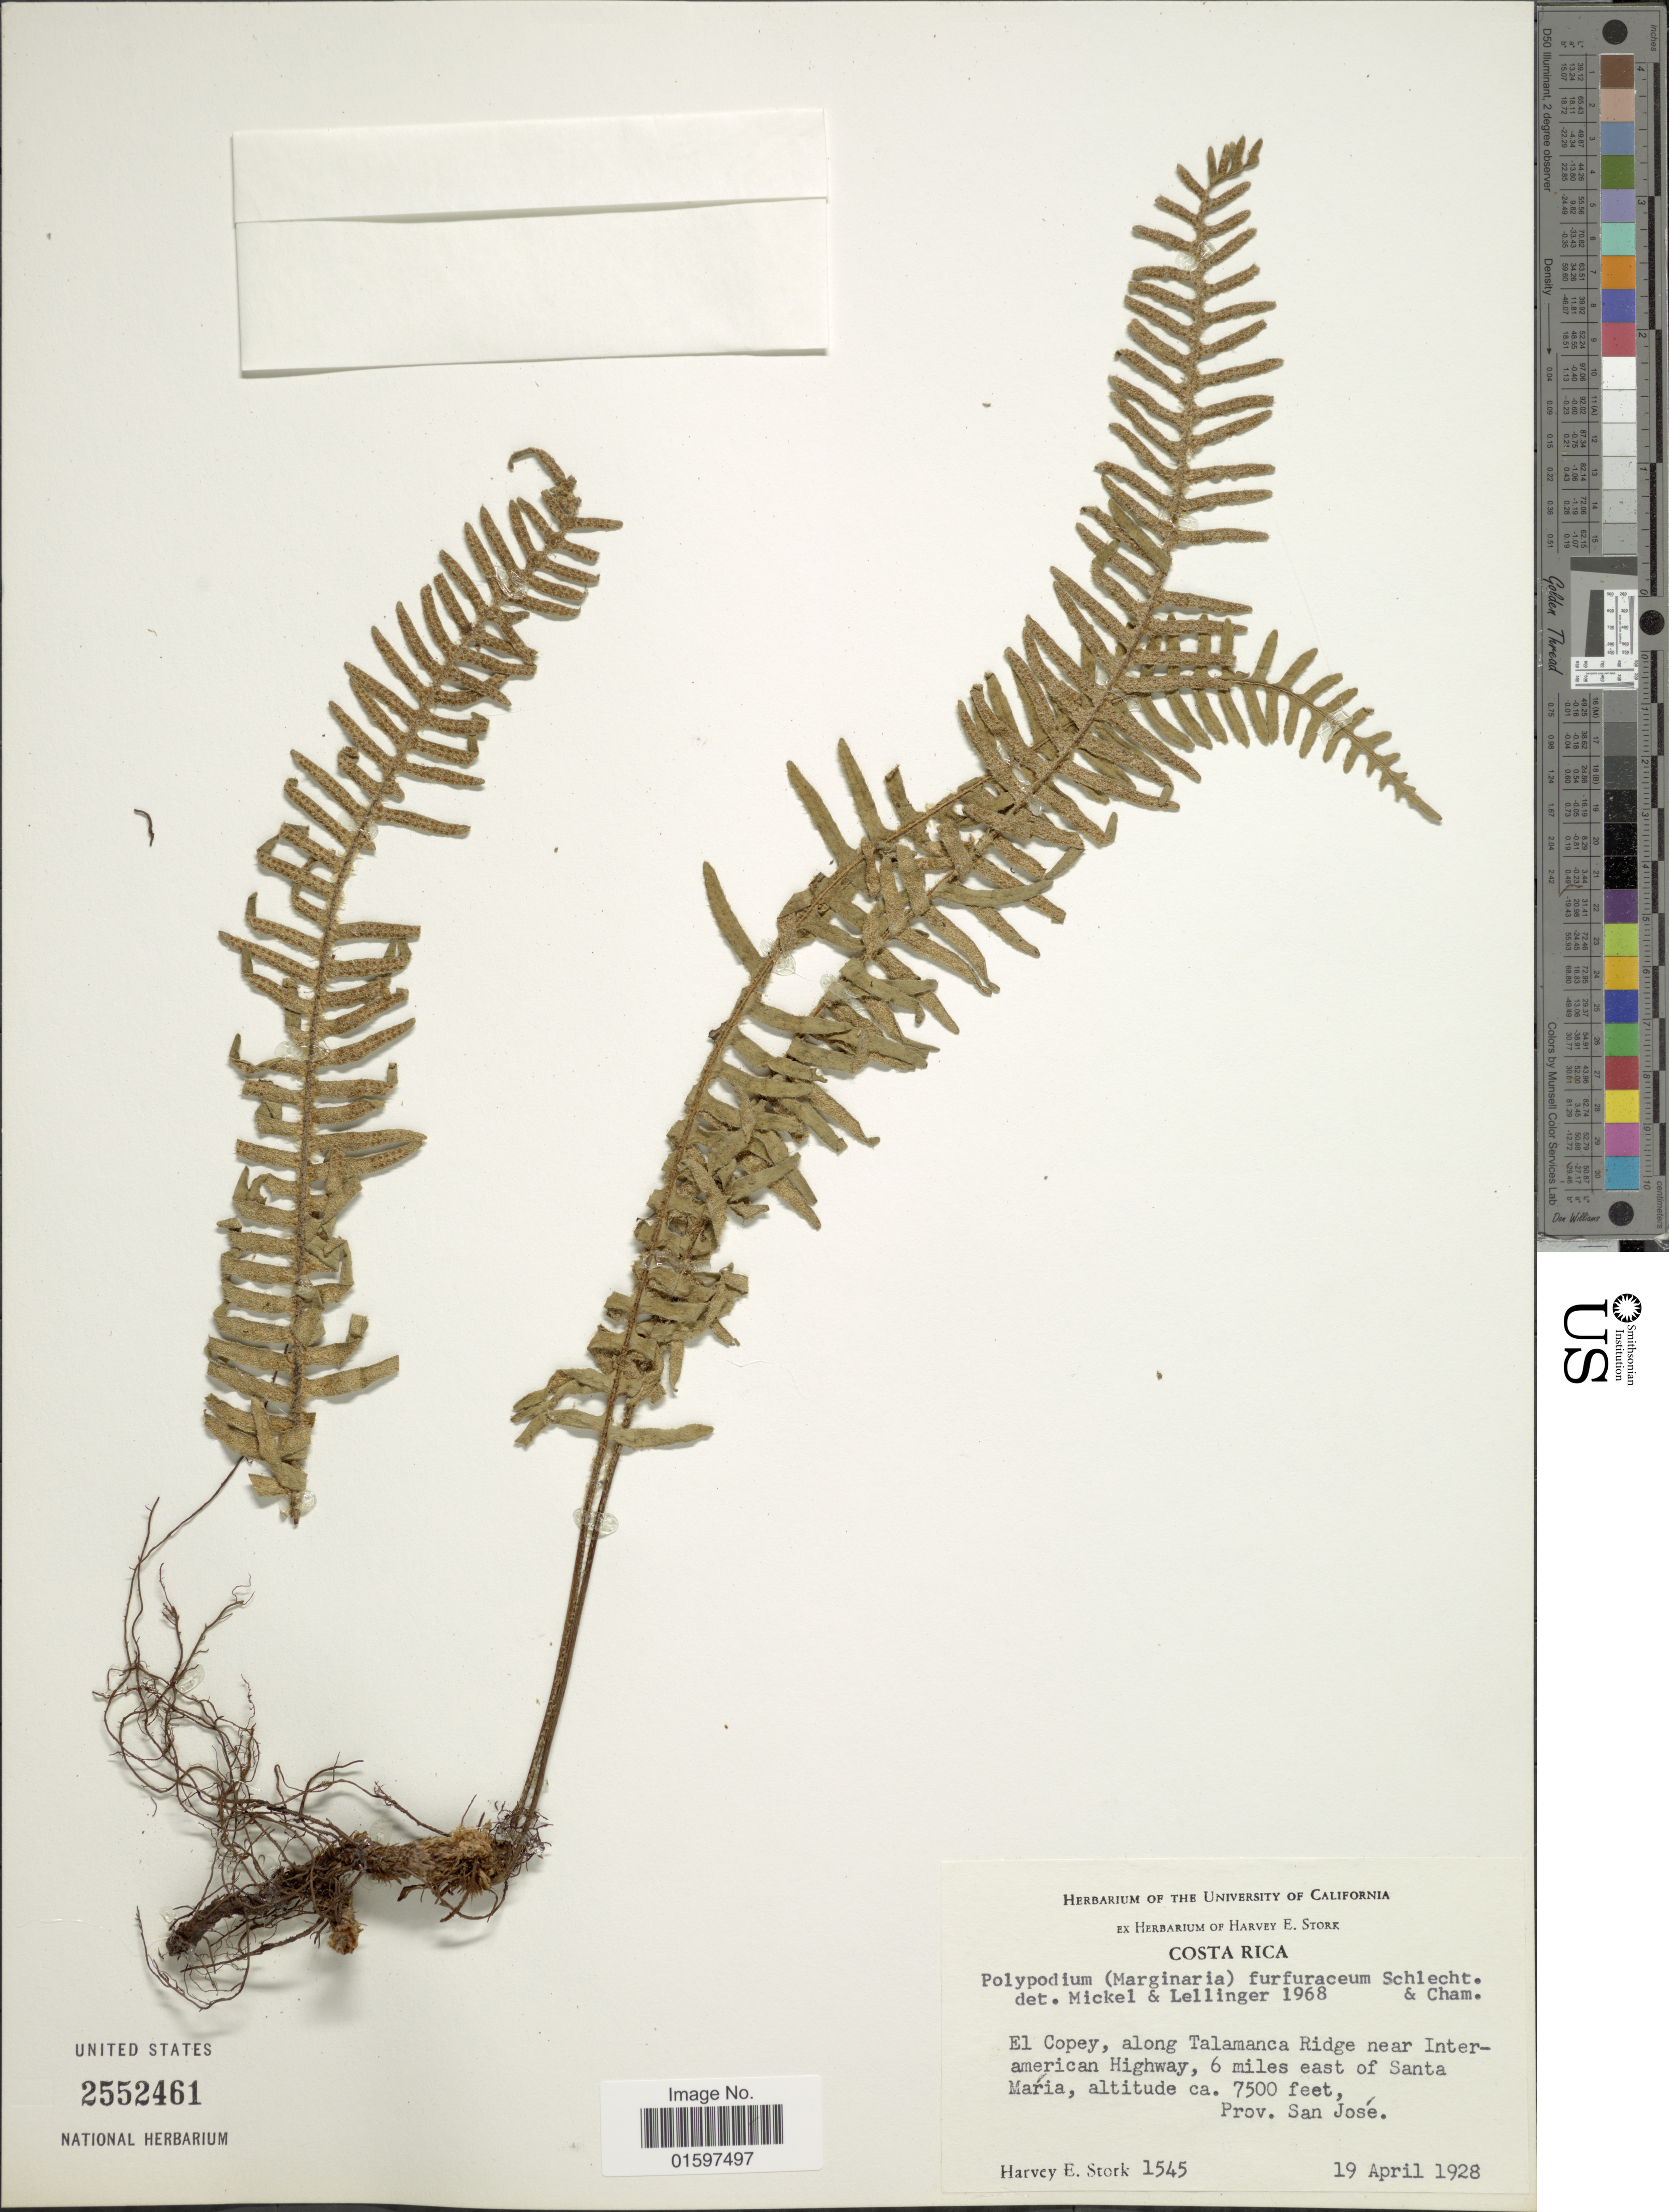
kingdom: Plantae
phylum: Tracheophyta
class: Polypodiopsida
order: Polypodiales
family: Polypodiaceae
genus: Pleopeltis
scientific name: Pleopeltis furfuracea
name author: (Schltdl. & Cham.) A.R. Sm. & Tejero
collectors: H. E. Stork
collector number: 1545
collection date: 1928-04-19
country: Costa Rica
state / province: San José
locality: El Copey, along Talamanca Ridge near Inter-american Highway, 6 miles east of Santa María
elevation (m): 2286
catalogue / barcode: US 2552461